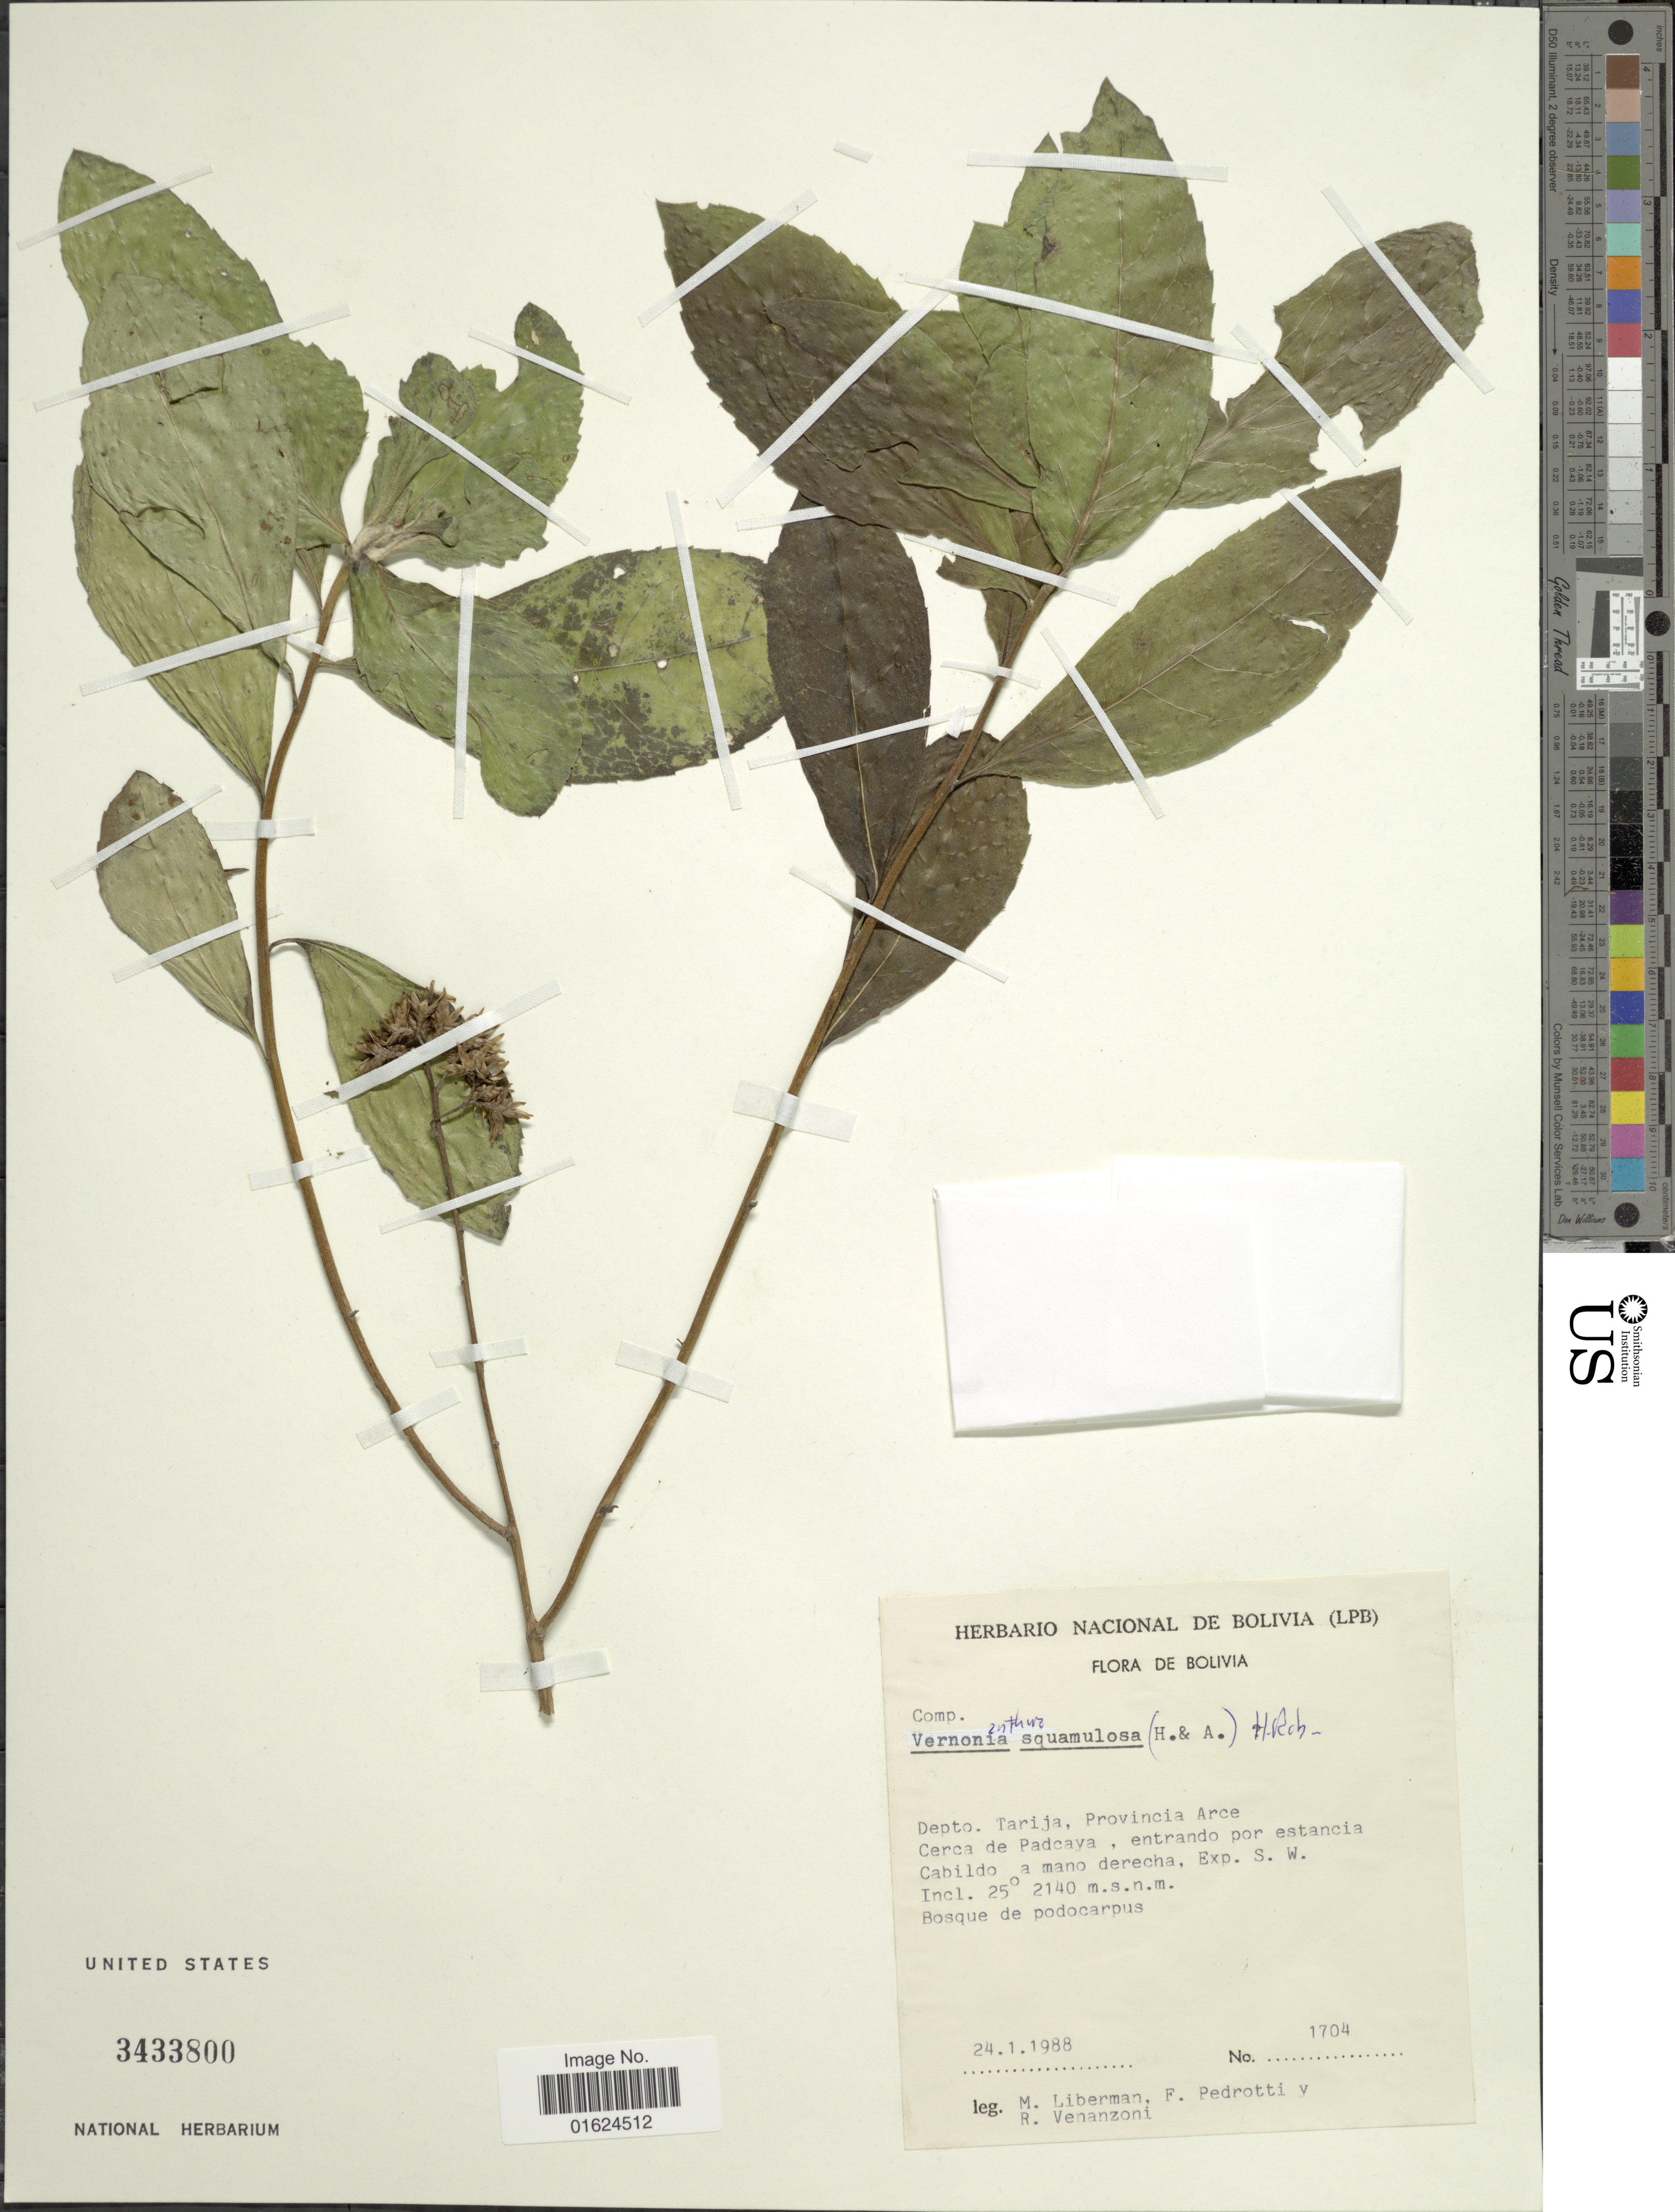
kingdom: Plantae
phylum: Tracheophyta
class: Magnoliopsida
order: Asterales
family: Asteraceae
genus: Vernonanthura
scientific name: Vernonanthura squamulosa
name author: (Hook. & Arn.) H. Rob.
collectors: M. Liberman, F. Pedrotti & R. Venanzoni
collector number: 1704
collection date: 1988-01-24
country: Bolivia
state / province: Tarija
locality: Depto Tarija, Provinces Arce Cerca de Padcaya, entrado por estancia Cabildo a mano derecha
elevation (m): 2140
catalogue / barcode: US 3433800